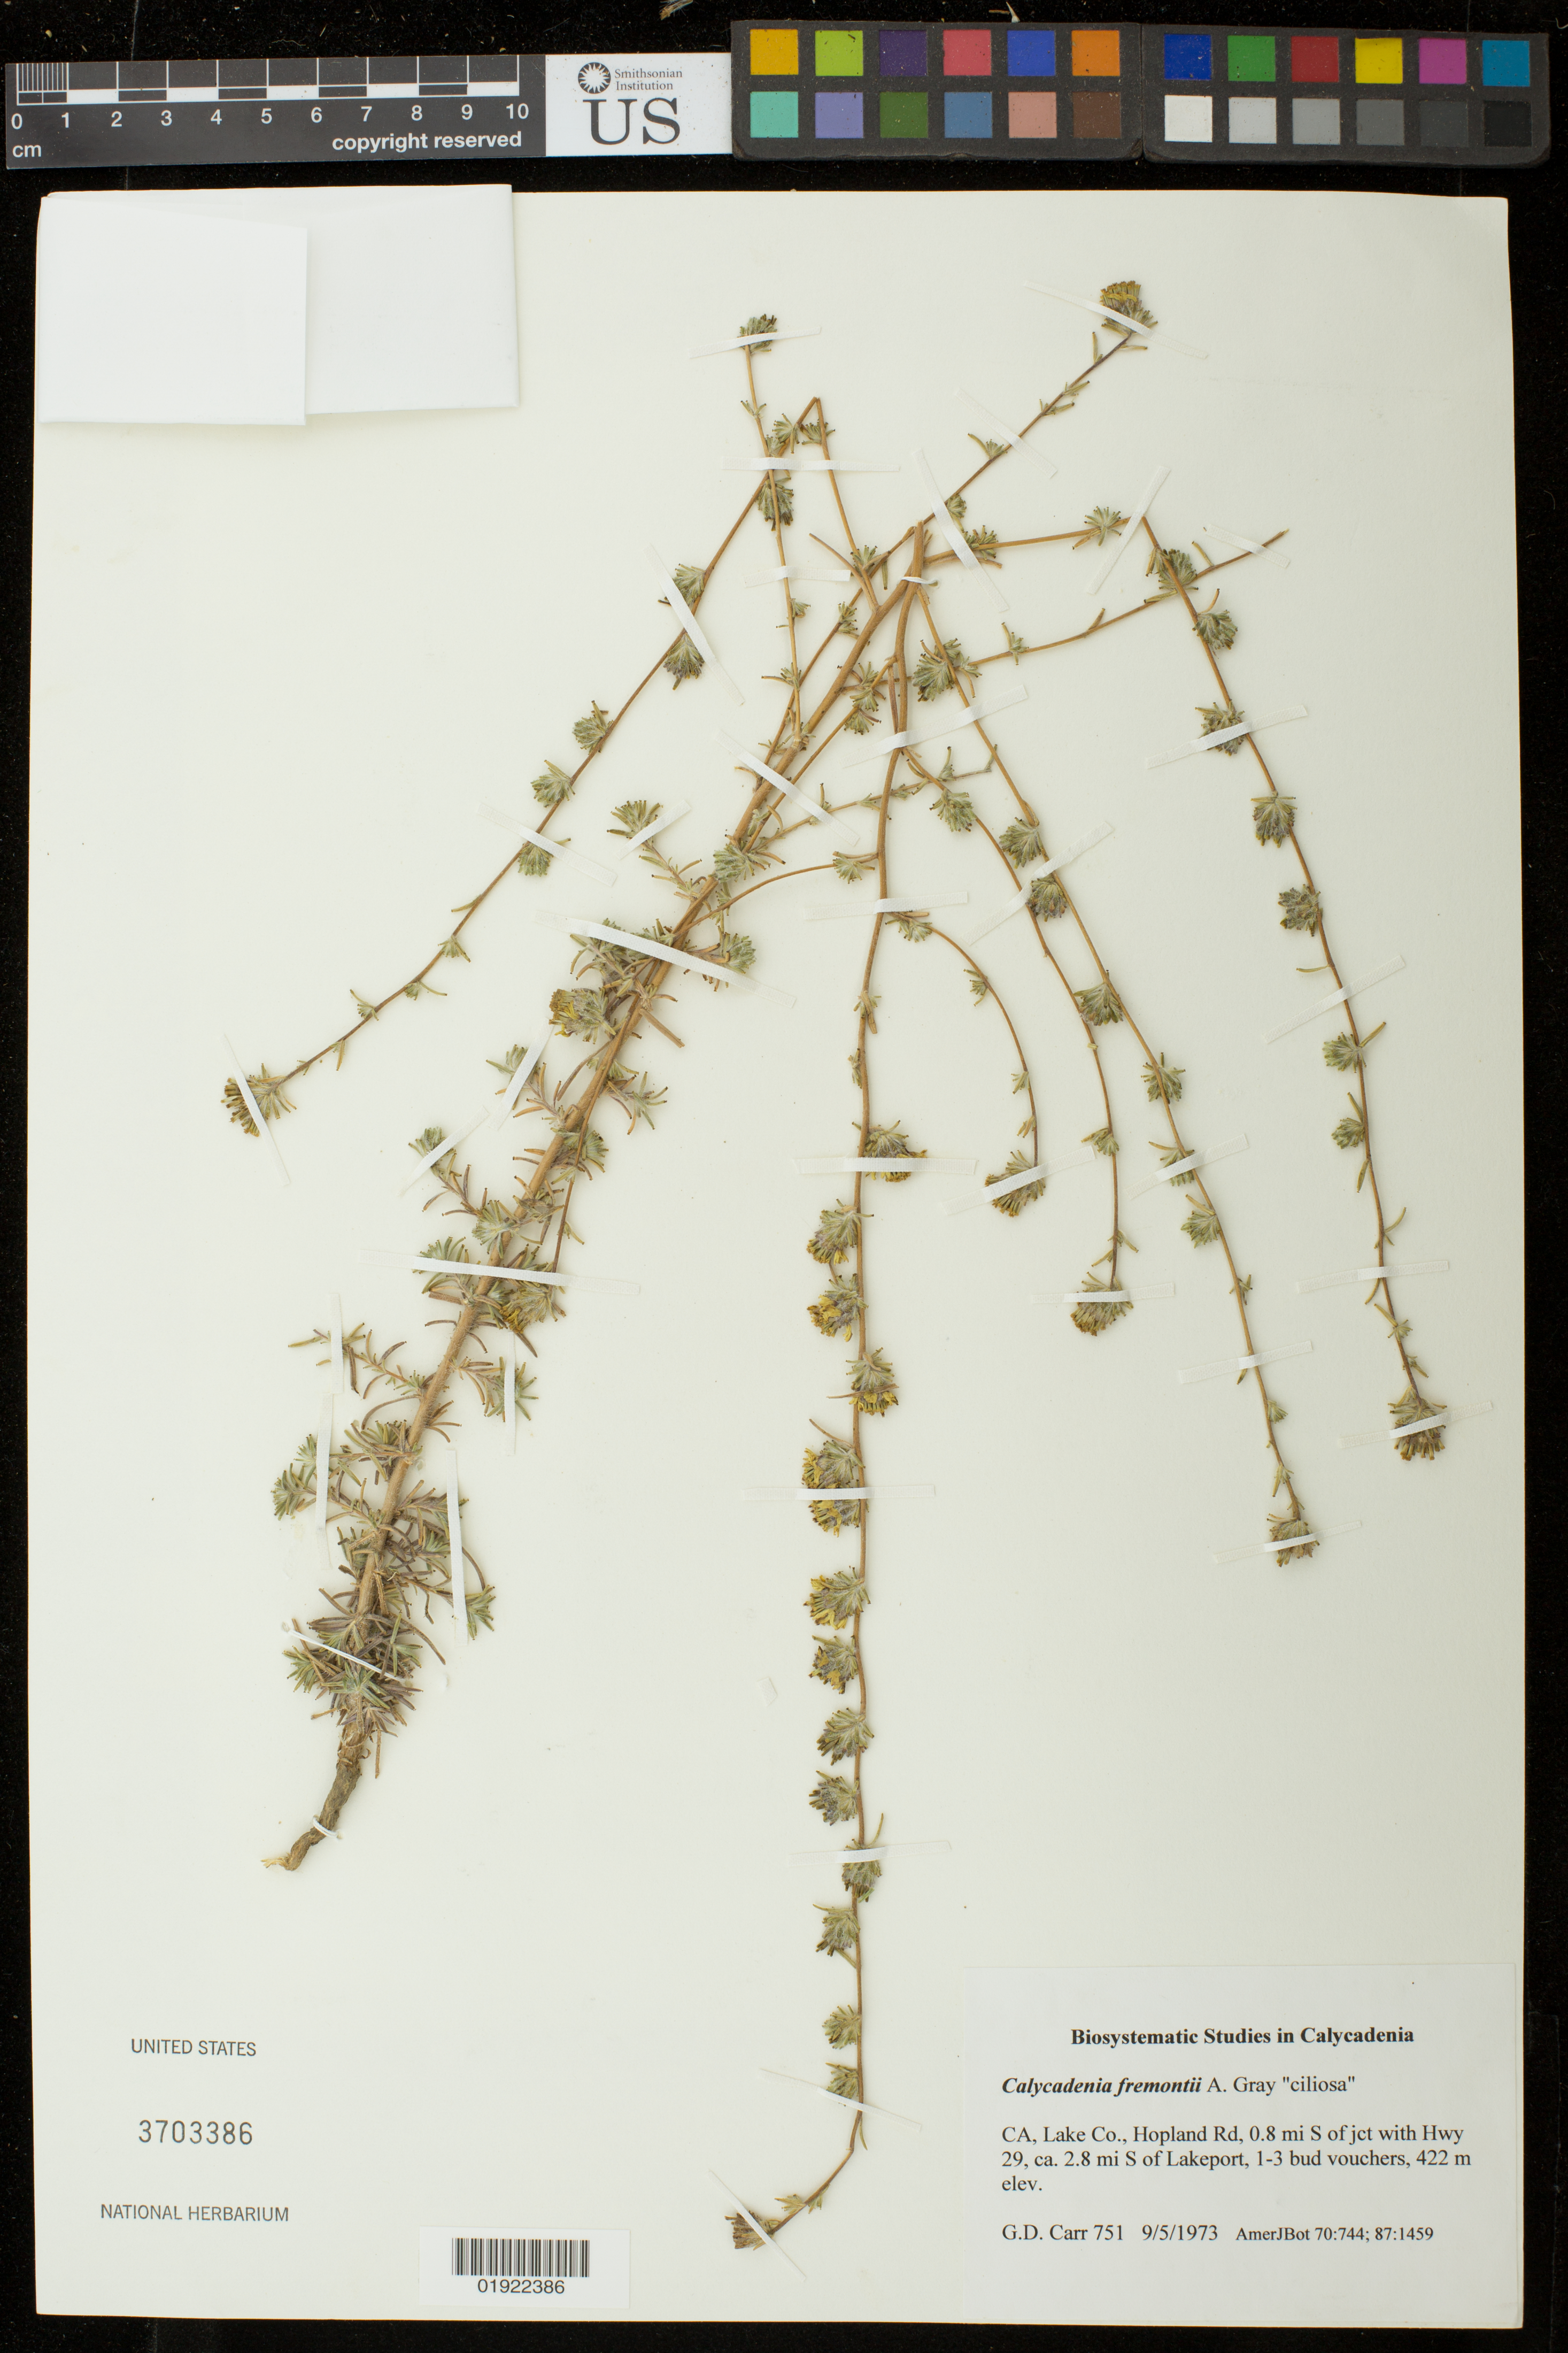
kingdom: Plantae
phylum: Tracheophyta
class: Magnoliopsida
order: Asterales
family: Asteraceae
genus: Calycadenia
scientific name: Calycadenia fremontii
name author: A. Gray in Emory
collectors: G. Carr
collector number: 751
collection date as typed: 9/5/1973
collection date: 1973-09-05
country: United States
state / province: California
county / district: Lake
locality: Hopland Rd, 0.8 mi S of jct with Hwy 29, ca. 2.8 mi S of Lakeport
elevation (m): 422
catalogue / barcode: US 3703386